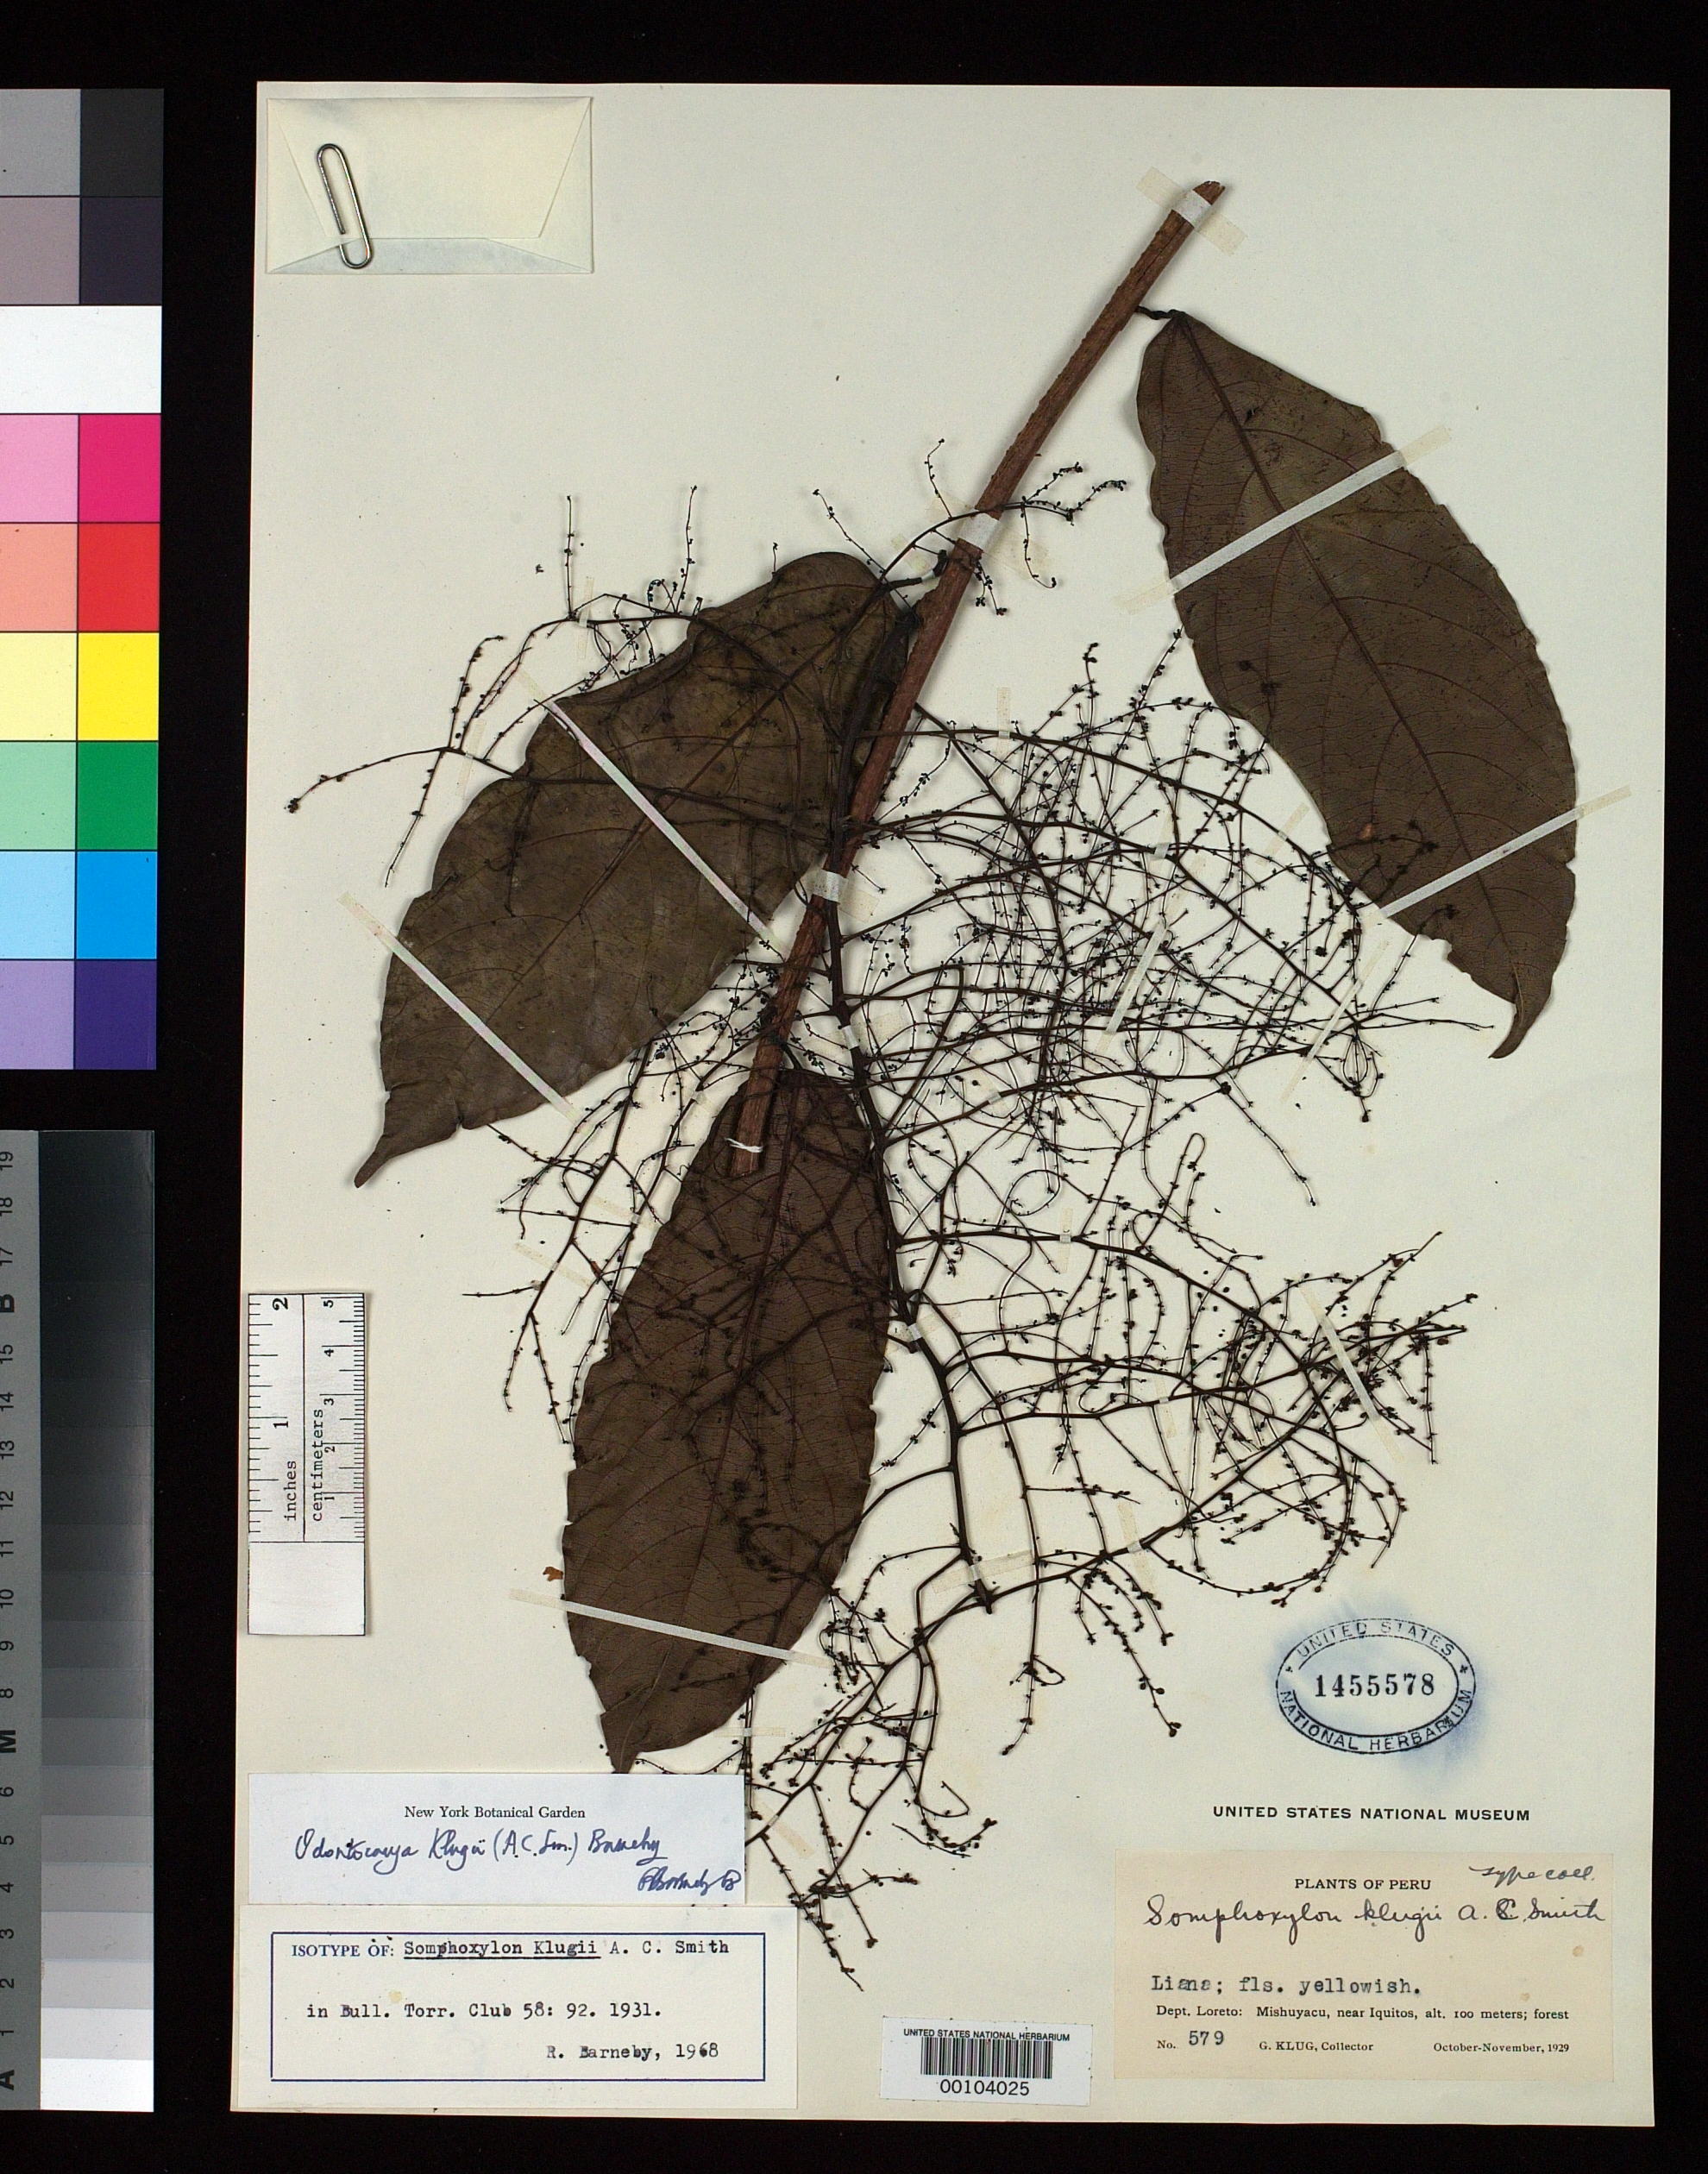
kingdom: Plantae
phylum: Tracheophyta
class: Magnoliopsida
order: Ranunculales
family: Menispermaceae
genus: Somphoxylon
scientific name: Somphoxylon klugii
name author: A.C. Sm.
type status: Isotype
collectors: G. Klug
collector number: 579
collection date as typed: Oct 1929 to -- Nov 1929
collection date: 1929-10/1929-11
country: Peru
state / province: Loreto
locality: Mishuyacu, near Iquitos.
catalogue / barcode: US 1455578